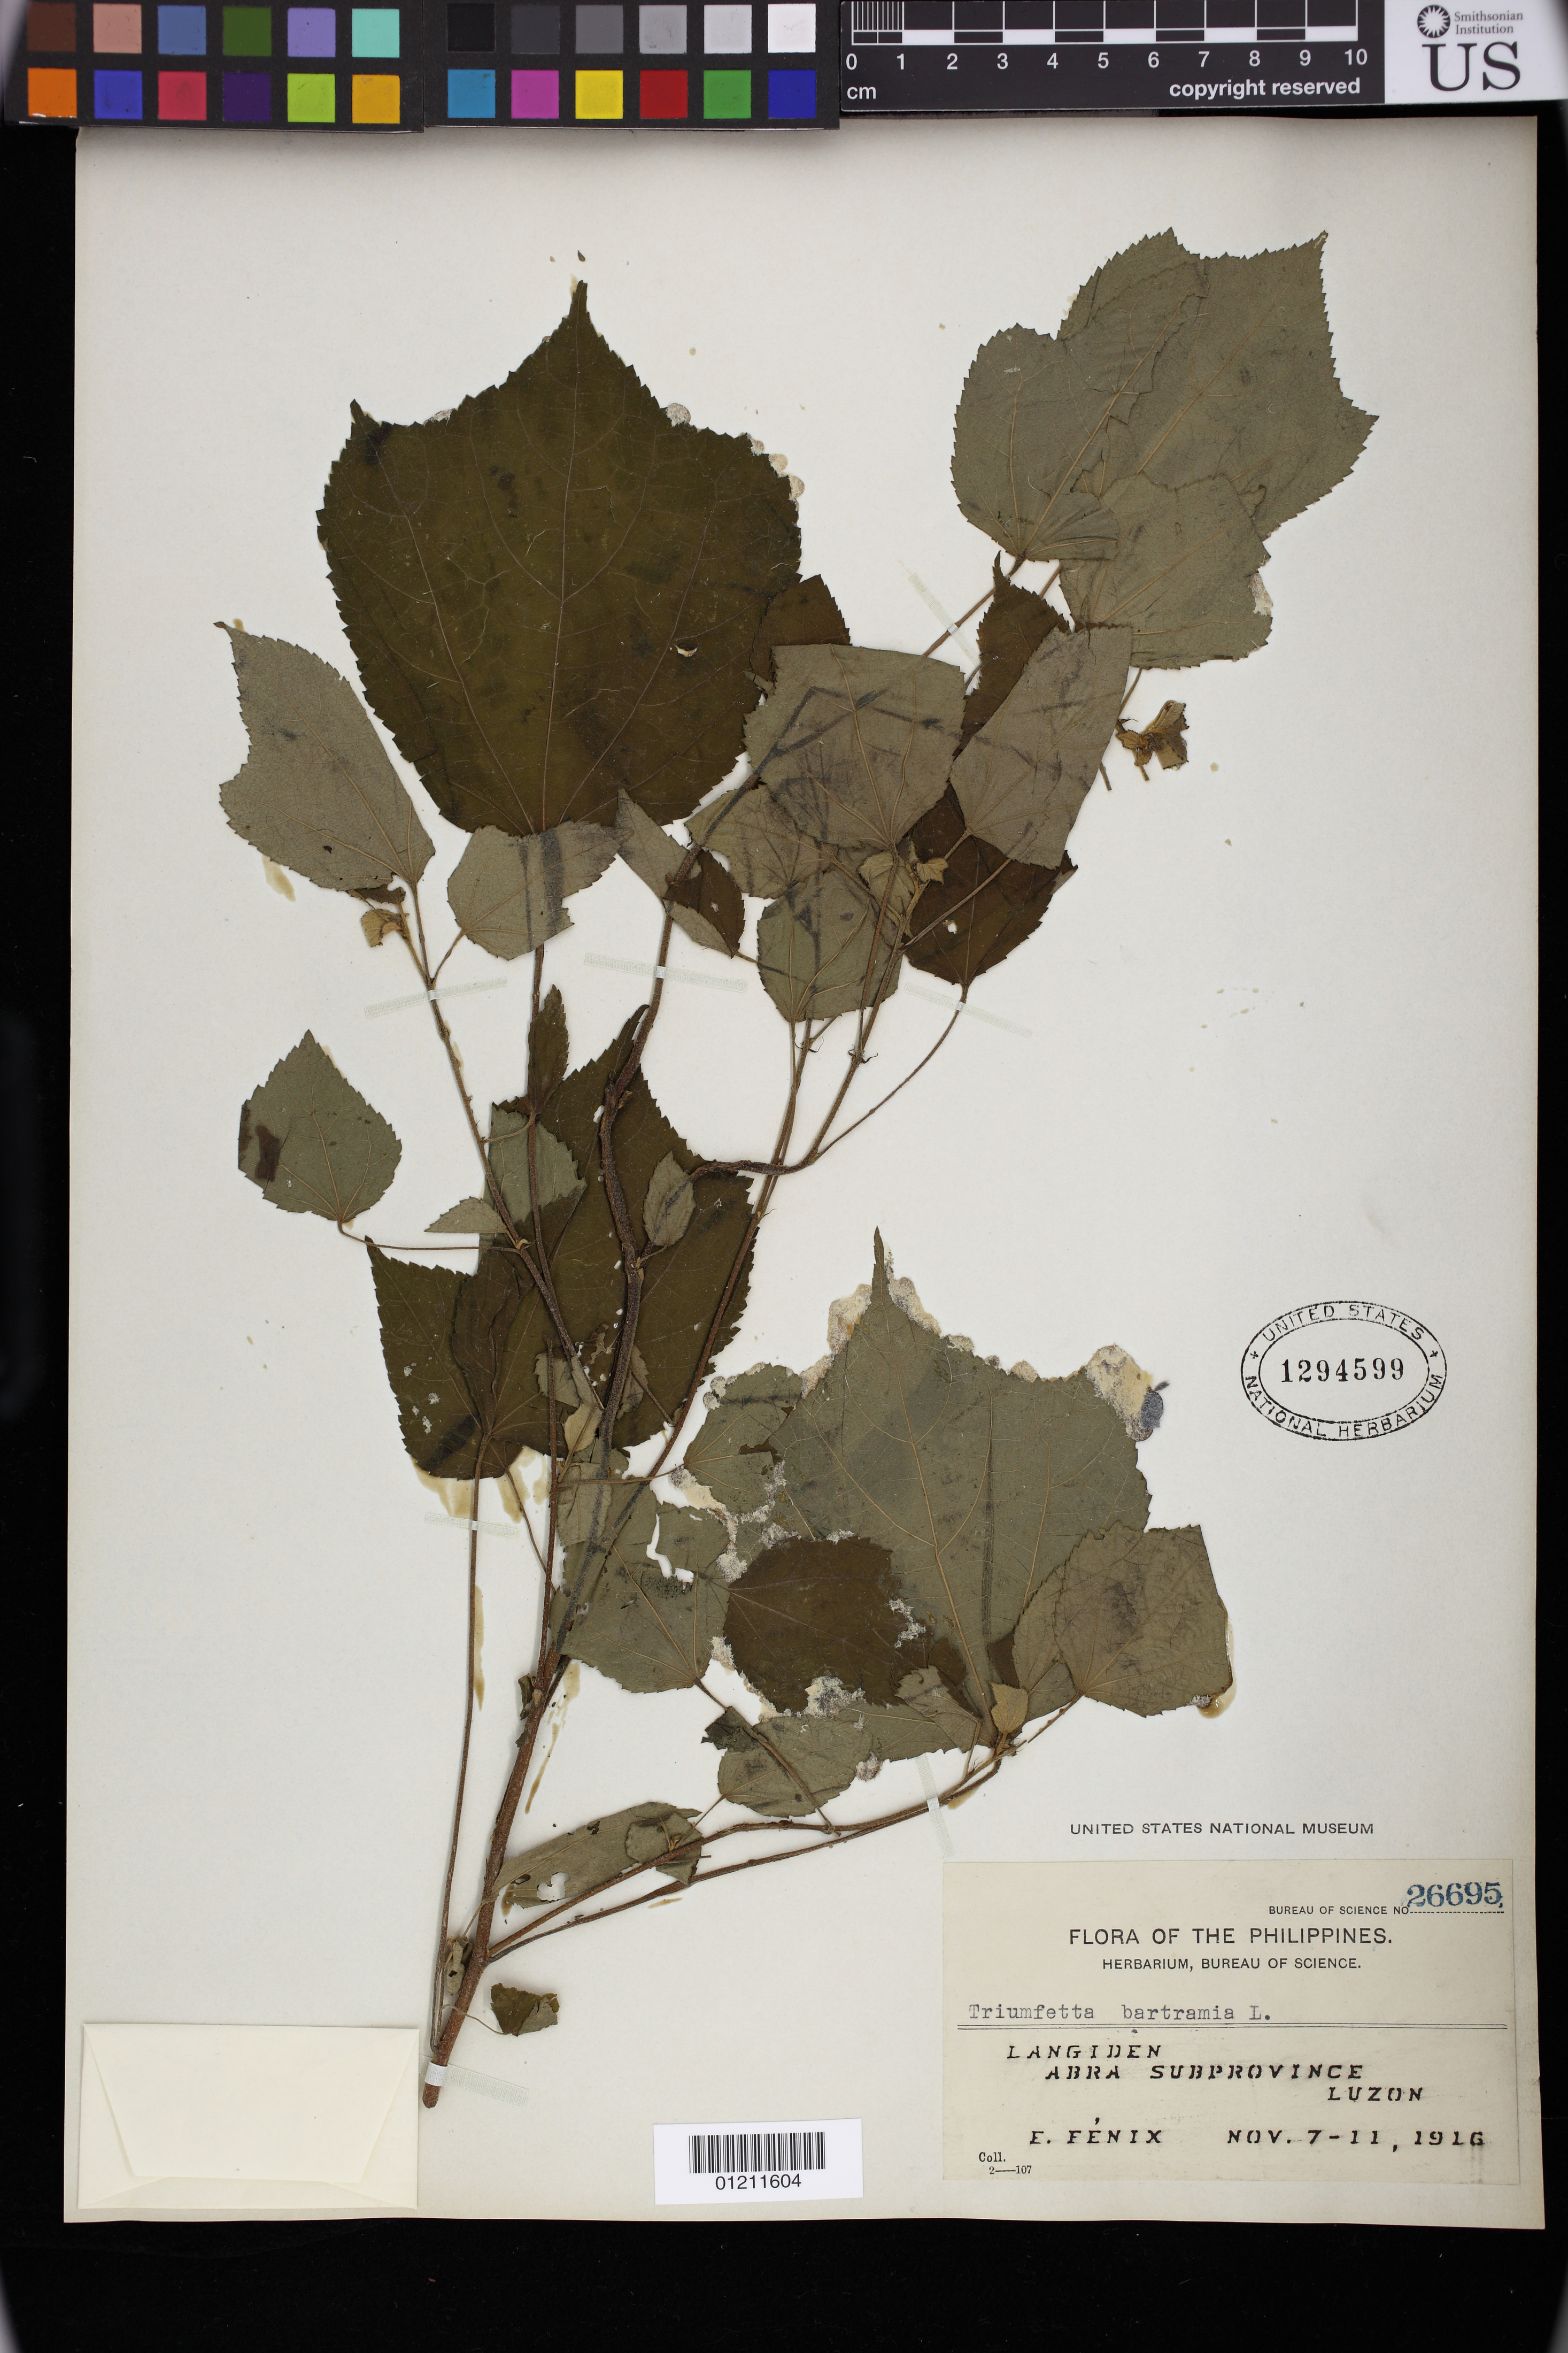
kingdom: Plantae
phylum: Tracheophyta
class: Magnoliopsida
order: Malvales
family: Malvaceae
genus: Triumfetta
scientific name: Triumfetta sp.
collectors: E. Fénix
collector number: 26695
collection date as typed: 07 Nov 1916 to 11 Nov 1916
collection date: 1916-11-07/1916-11-11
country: Philippines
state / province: Cordillera (Administrative Region)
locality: Langiden, Abra subprovince, Luzon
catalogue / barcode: US 1294599